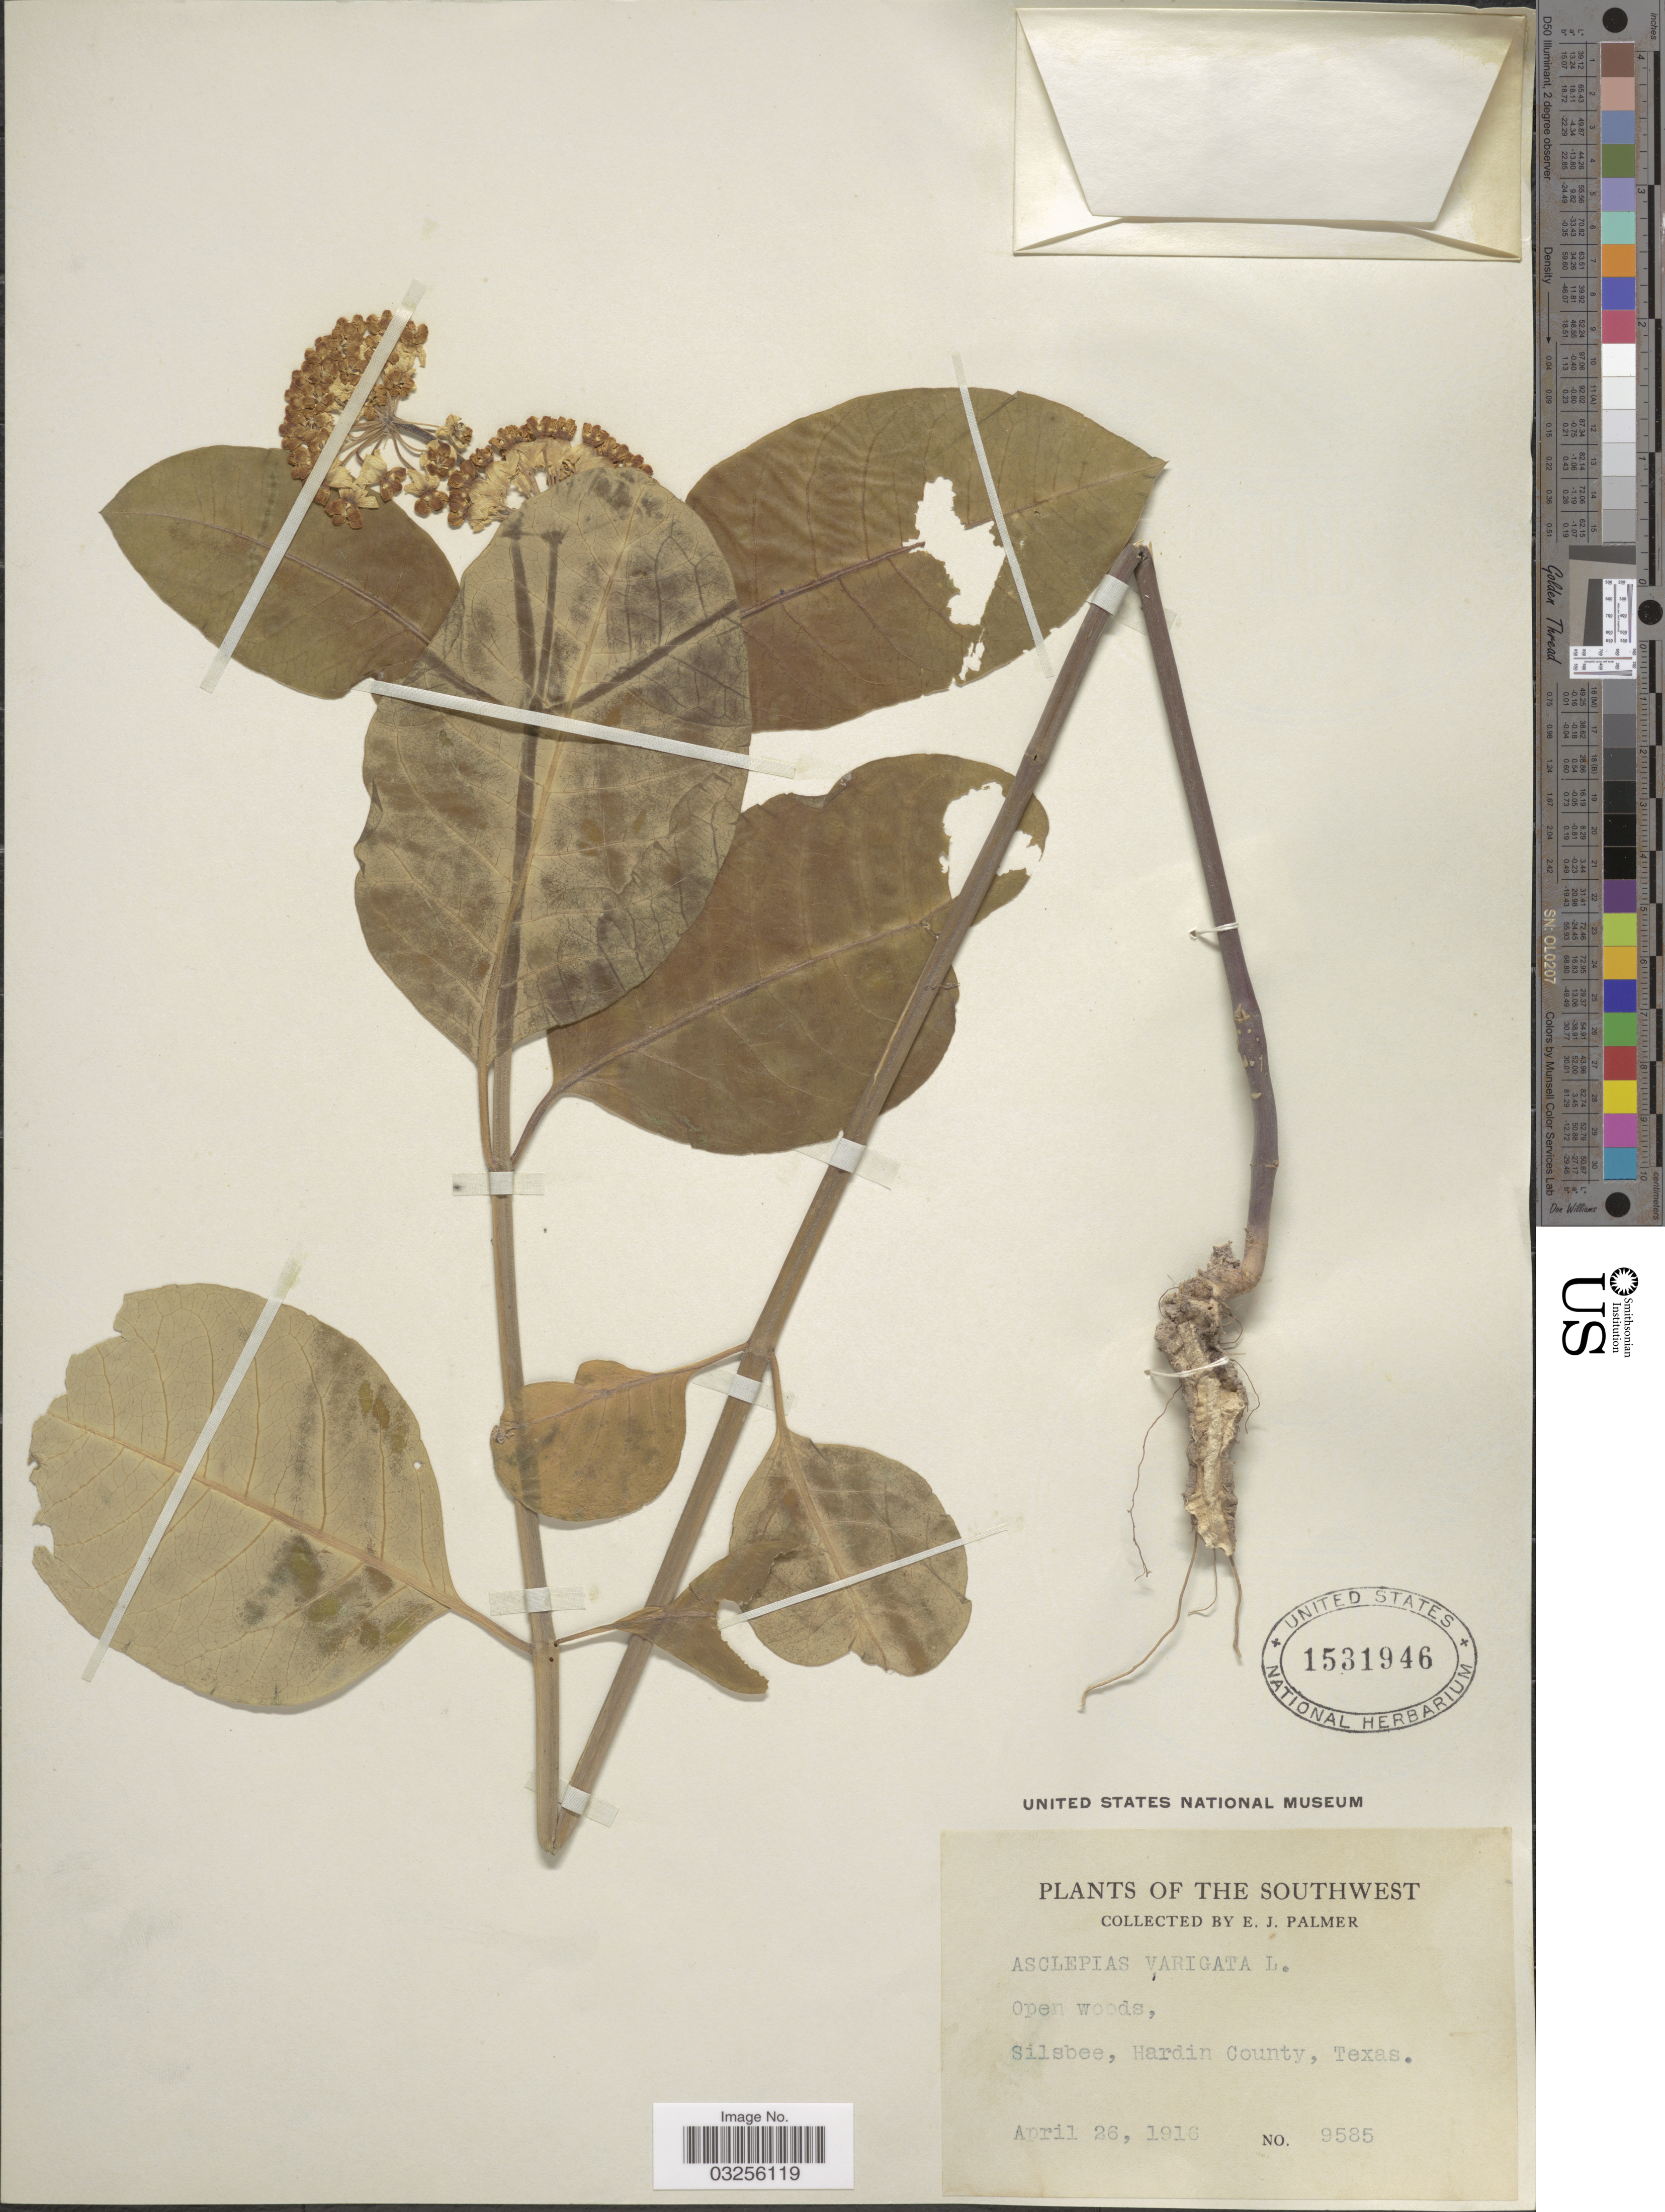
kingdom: Plantae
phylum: Tracheophyta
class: Magnoliopsida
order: Gentianales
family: Apocynaceae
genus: Asclepias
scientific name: Asclepias variegata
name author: L.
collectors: E. J. Palmer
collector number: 9585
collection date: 1916-04-26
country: United States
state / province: Texas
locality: The Southwest. Silsbee, Hardin County.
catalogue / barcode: US 1531946